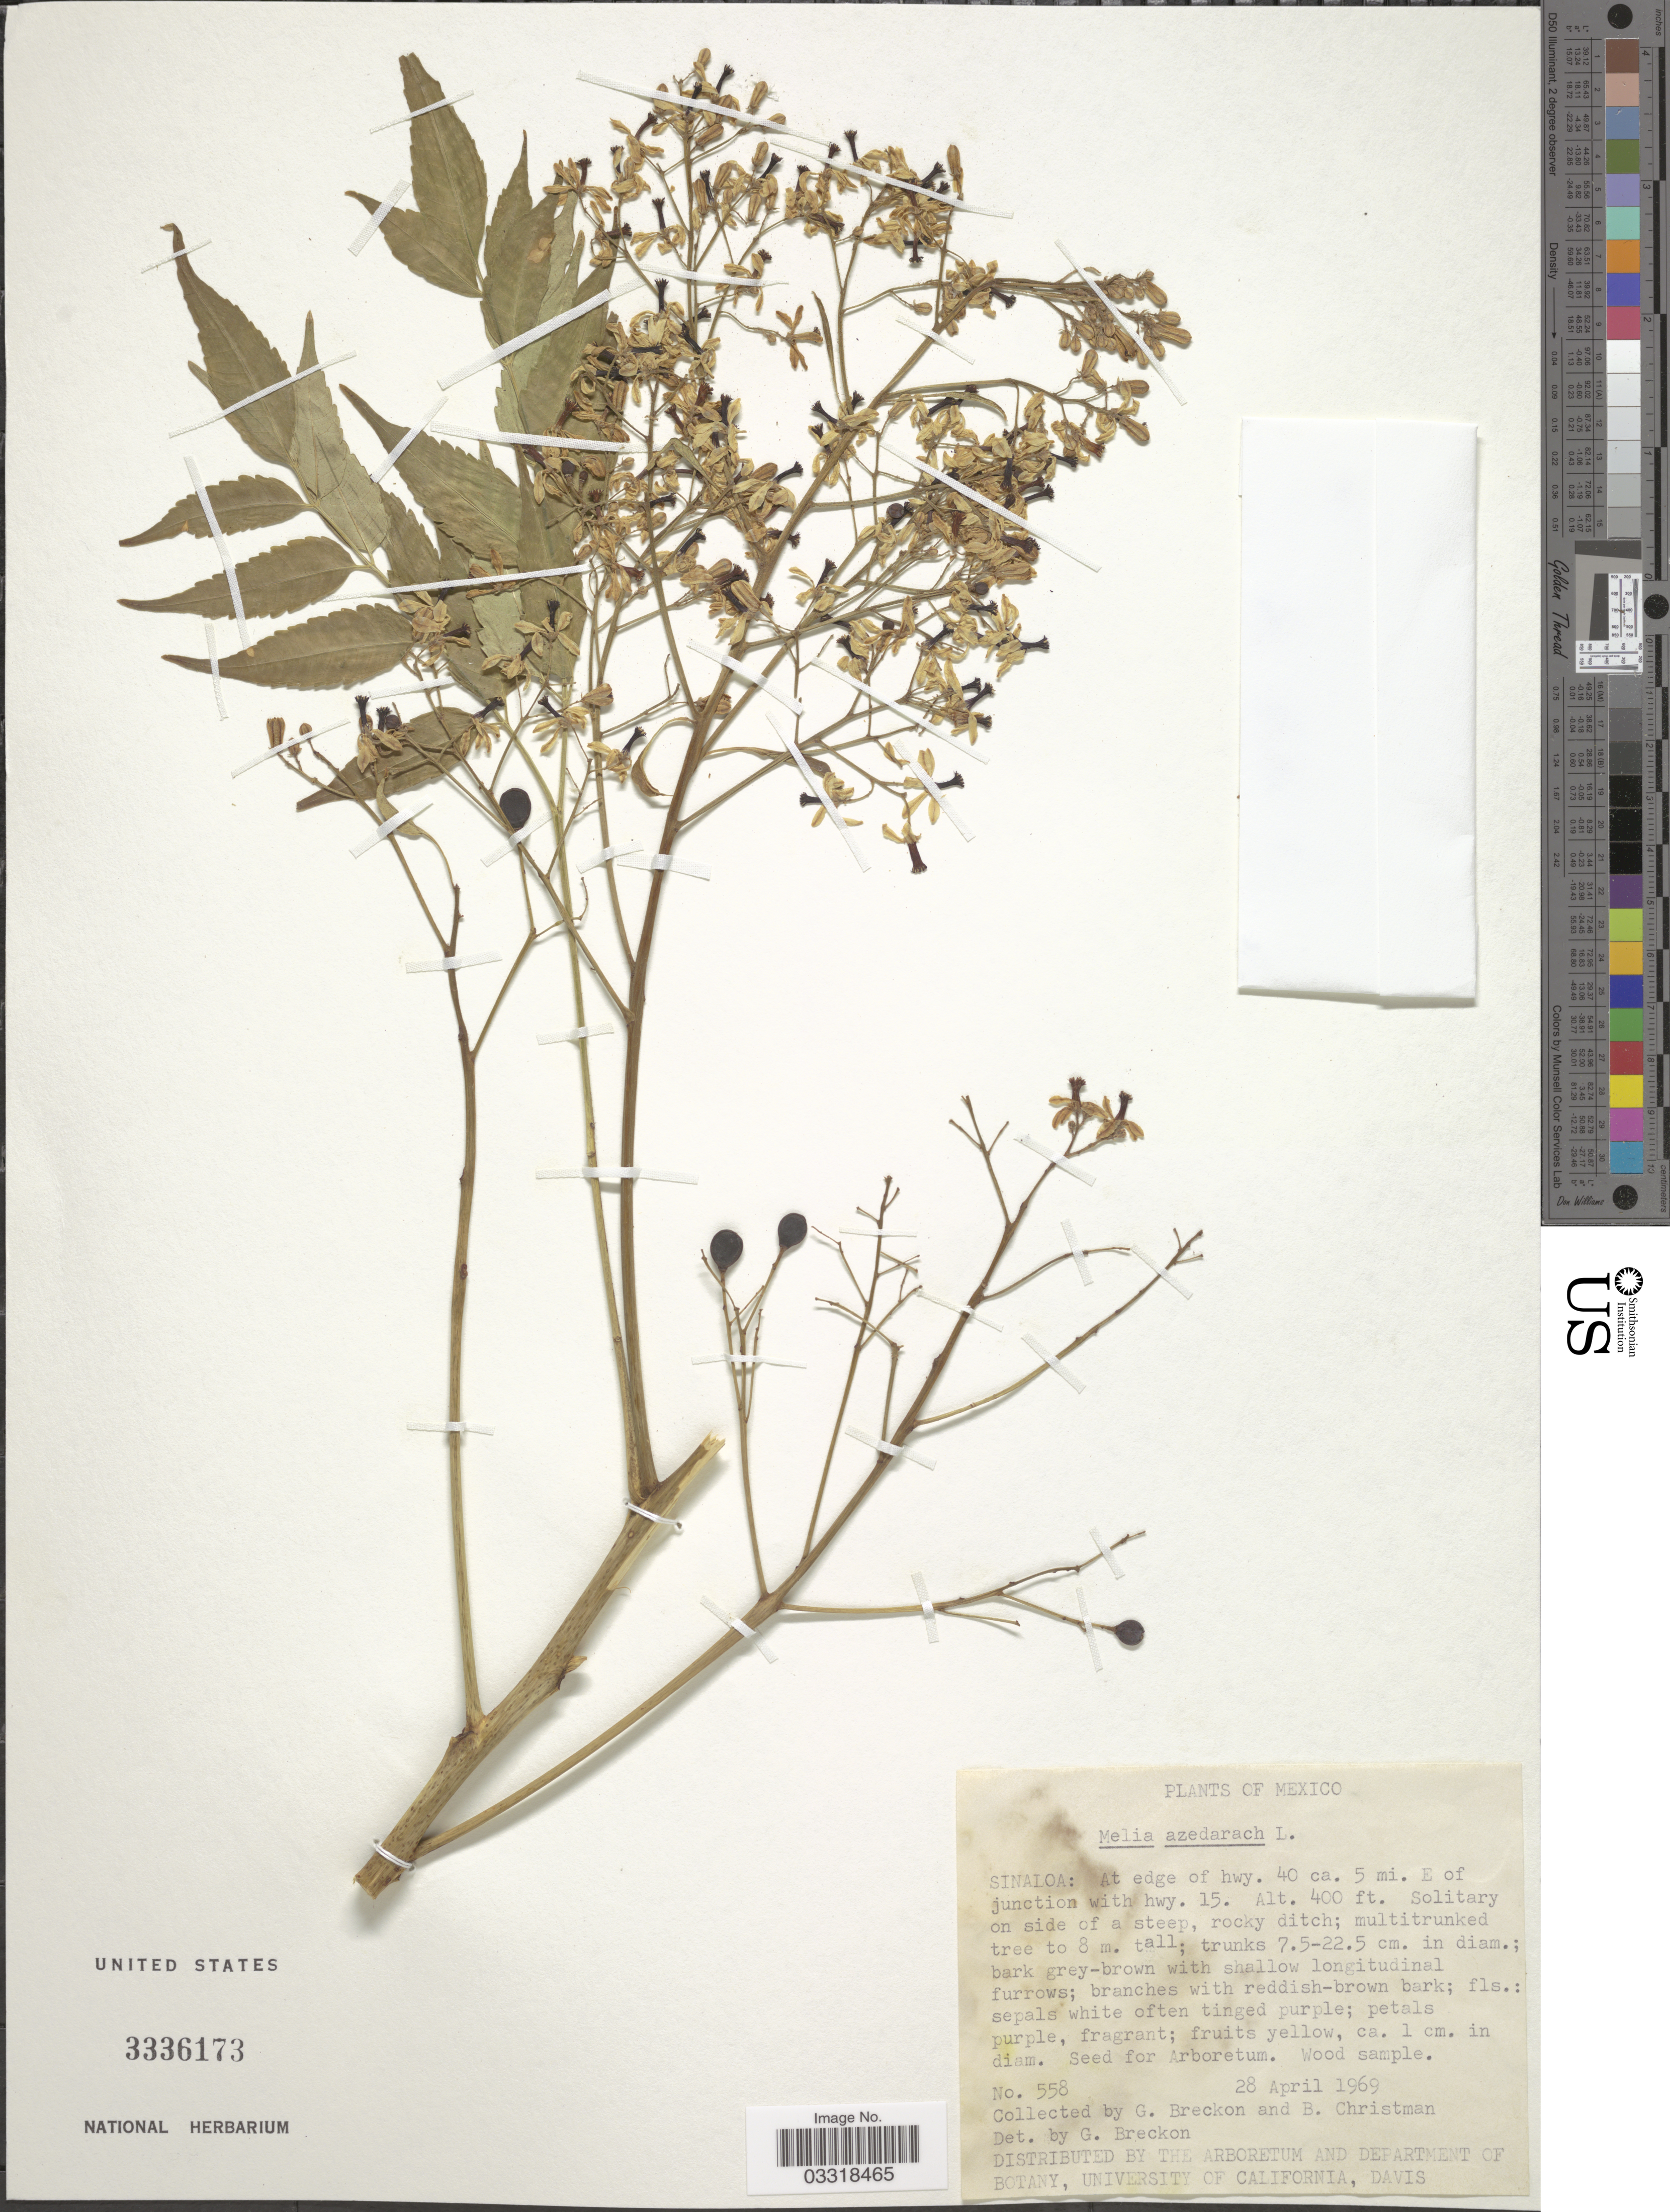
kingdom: Plantae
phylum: Tracheophyta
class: Magnoliopsida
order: Sapindales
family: Meliaceae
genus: Melia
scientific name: Melia azedarach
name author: L.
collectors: G. Breckon & B. Christman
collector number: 558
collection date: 1969-04-28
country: Mexico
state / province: Sinaloa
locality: At edge of hwy. 40 ca. 5 mi. E of junction with hwy. 15.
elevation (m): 122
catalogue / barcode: US 3336173